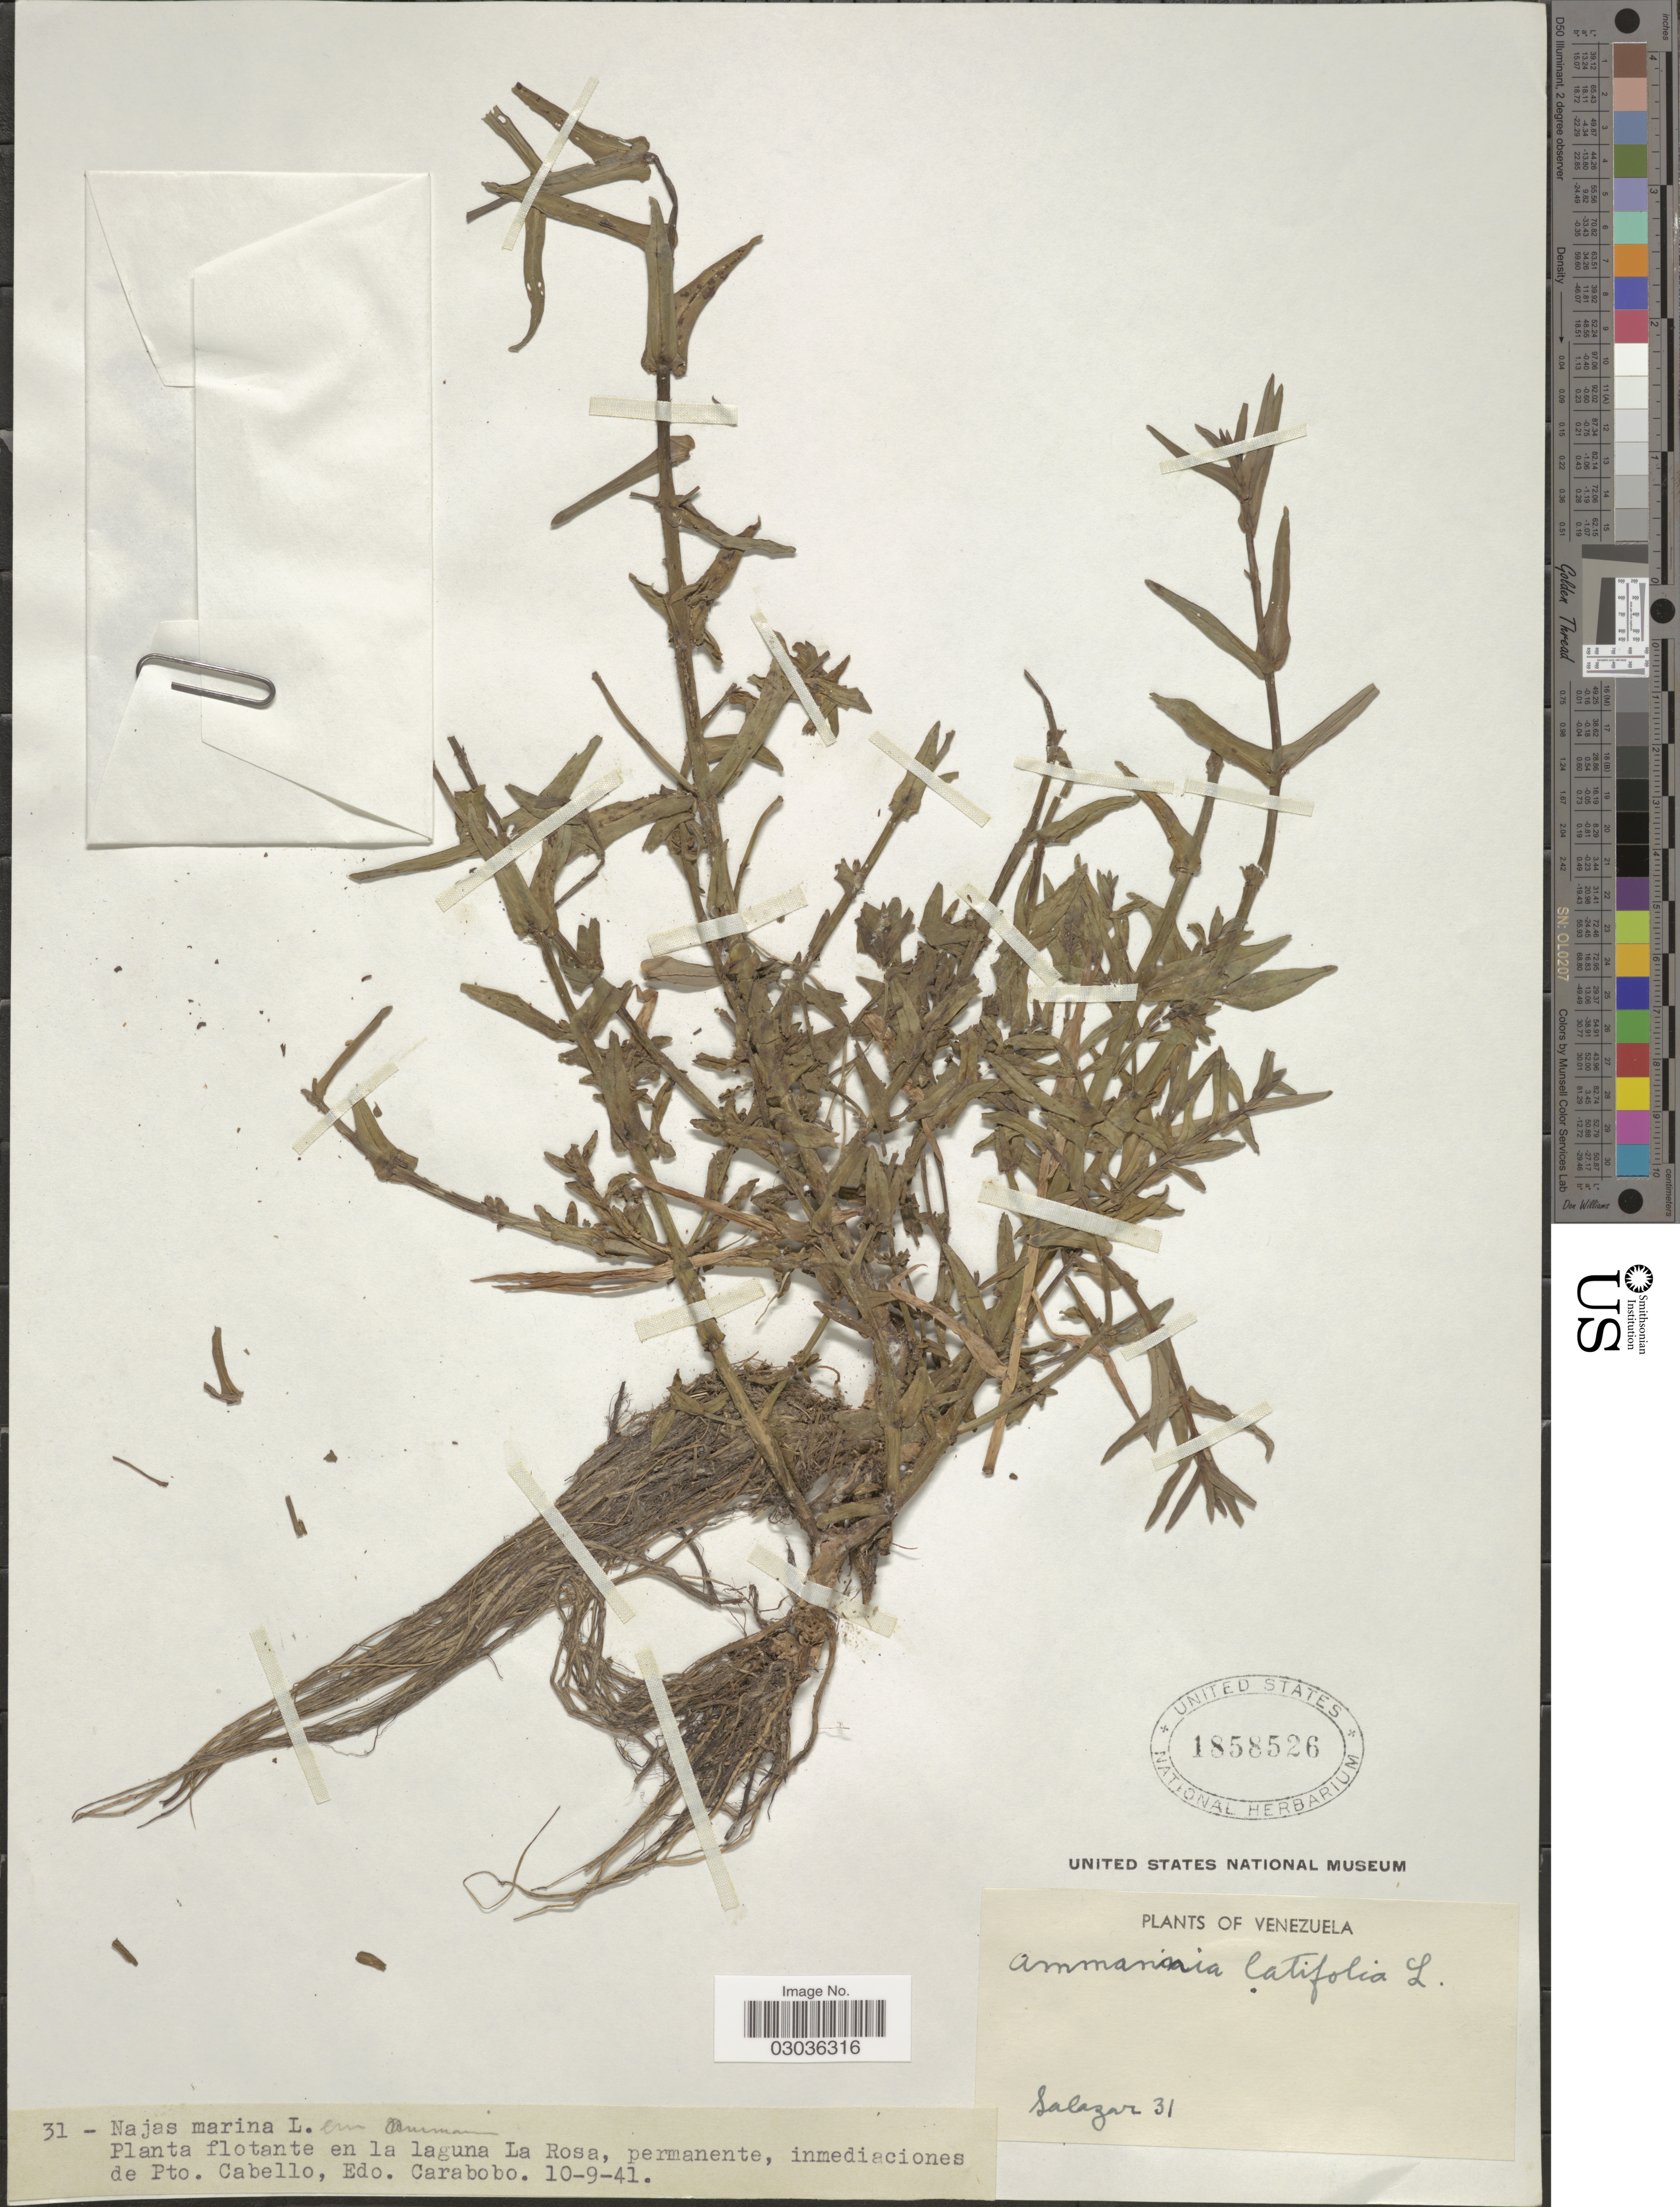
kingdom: Plantae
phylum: Tracheophyta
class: Magnoliopsida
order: Myrtales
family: Lythraceae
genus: Ammannia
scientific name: Ammannia latifolia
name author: L.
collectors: -. Salazar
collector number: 31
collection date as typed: Transcribed d/m/y: 10/9/41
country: Venezuela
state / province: Carabobo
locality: En la laguna La Rosa, permanente, inmediaciones de Pto. Cabello.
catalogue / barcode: US 1858526